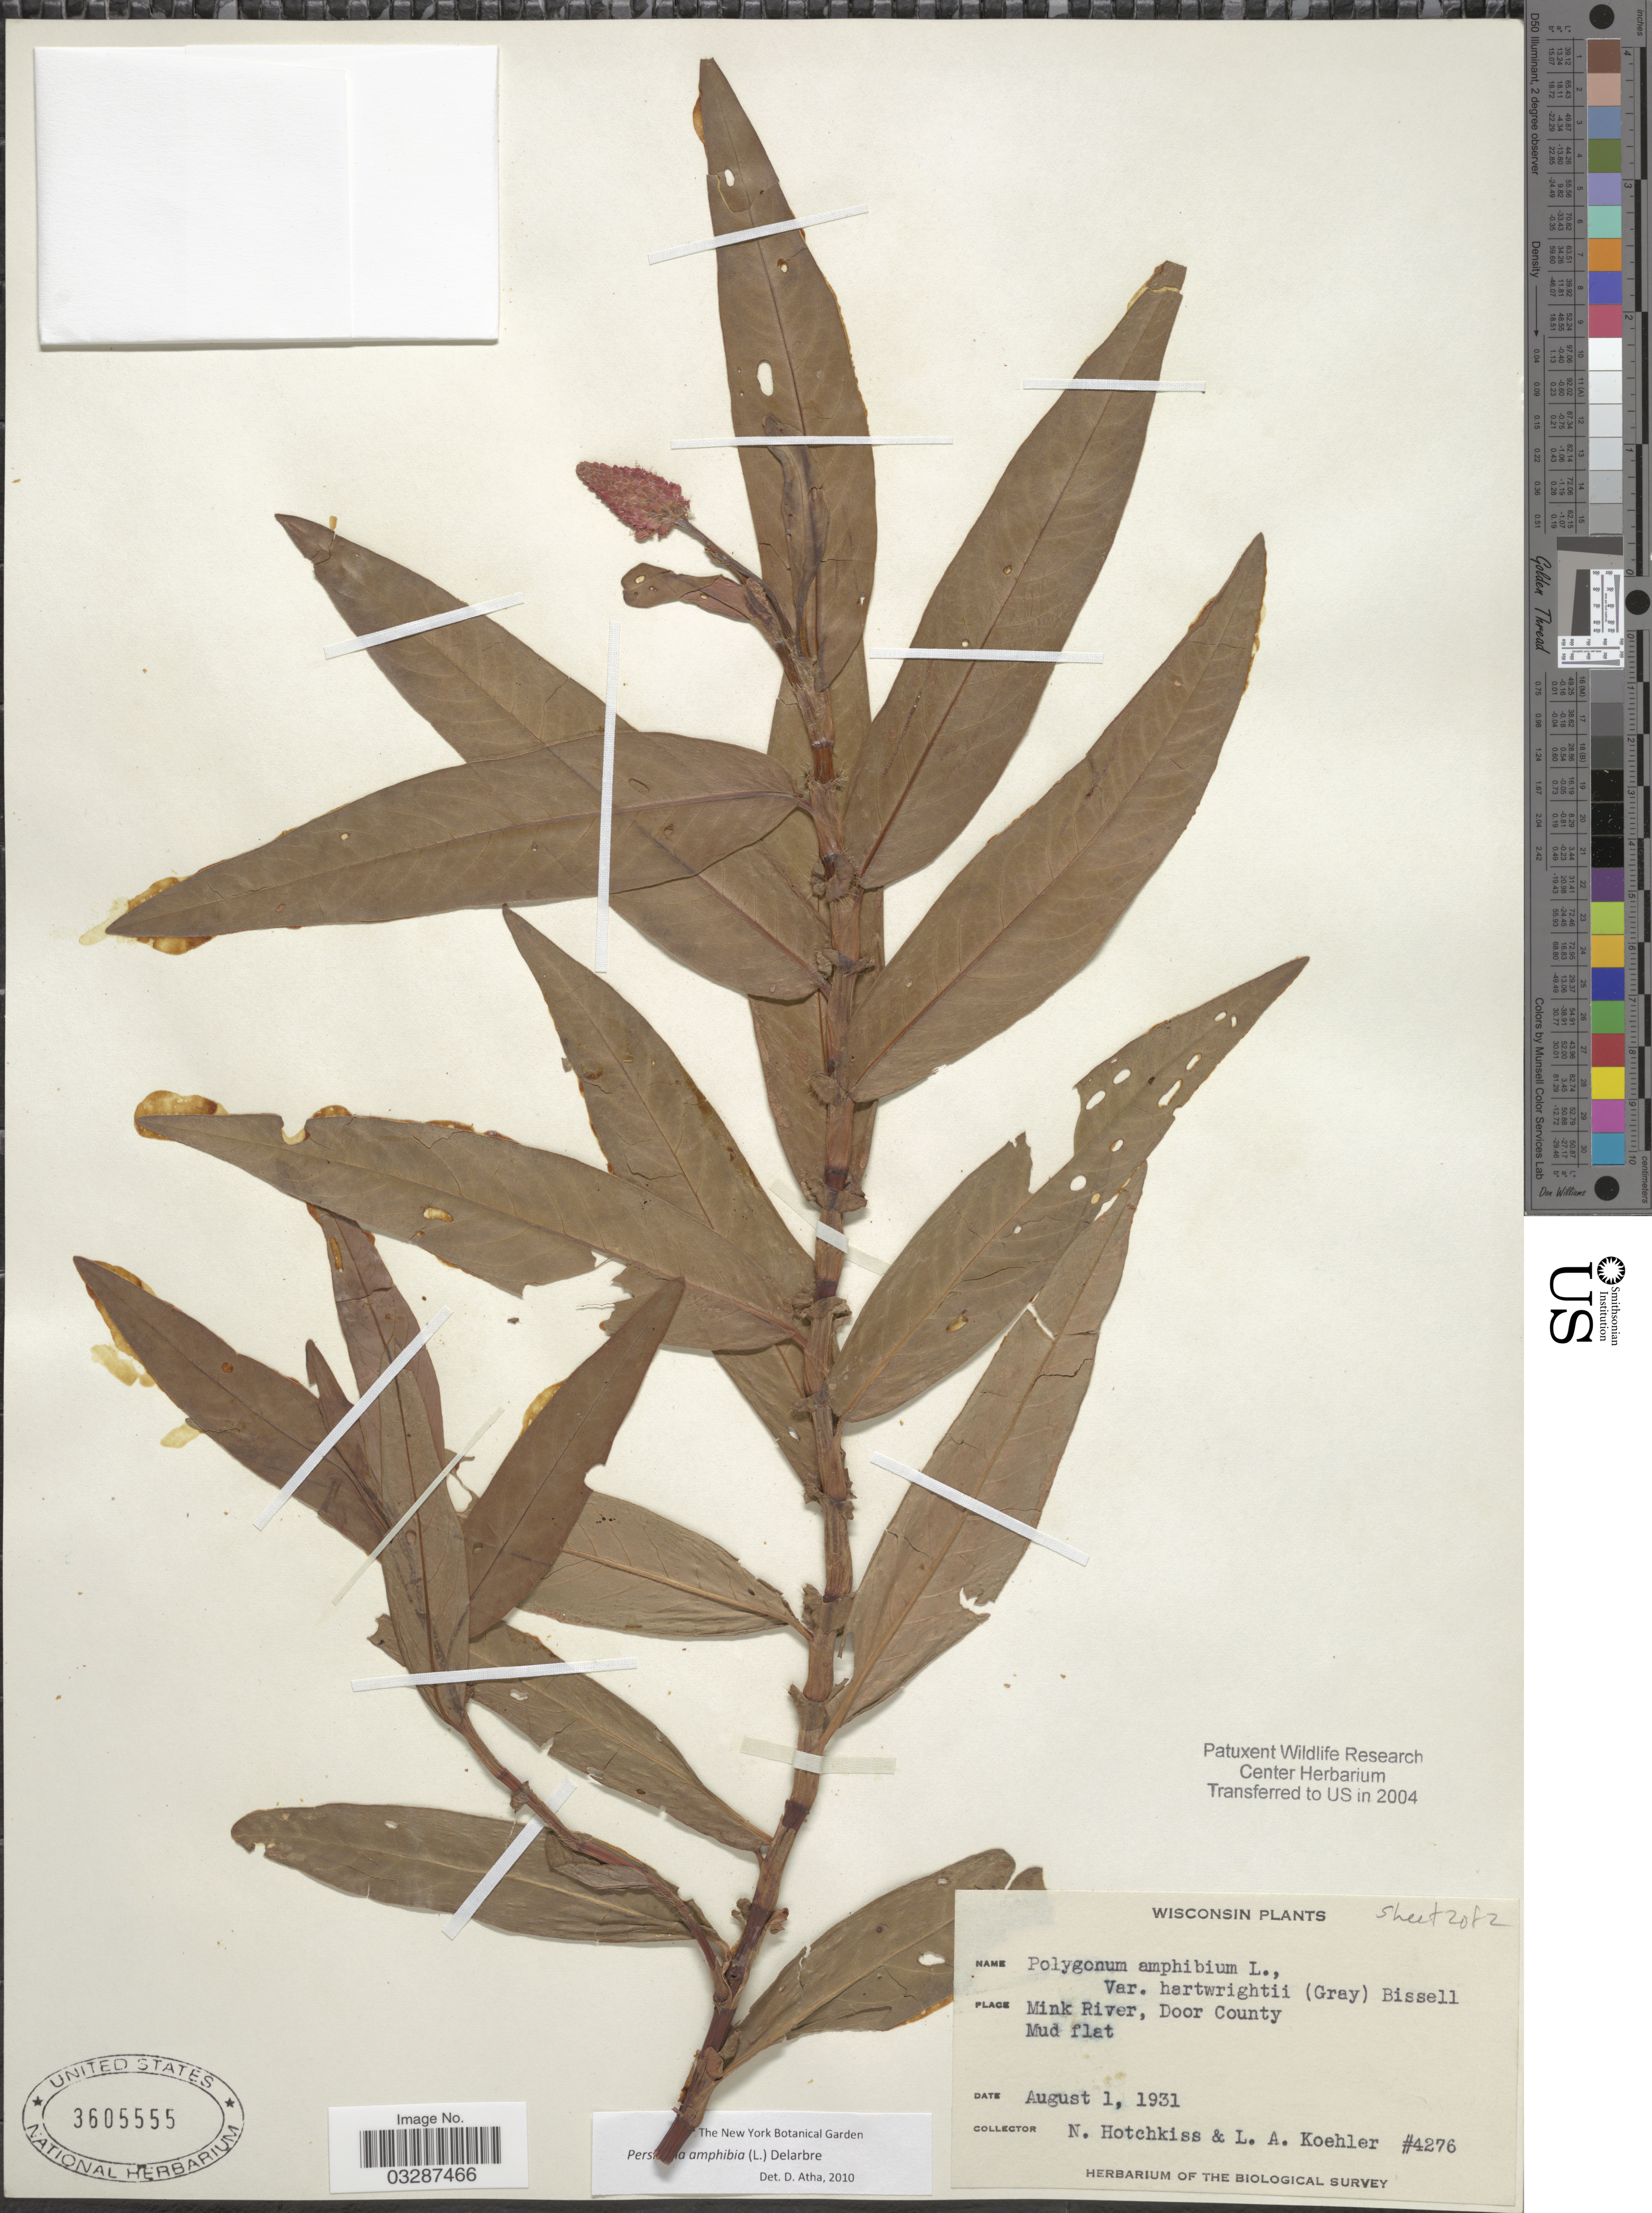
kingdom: Plantae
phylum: Tracheophyta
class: Magnoliopsida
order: Caryophyllales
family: Polygonaceae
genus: Persicaria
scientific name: Persicaria amphibia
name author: (L.) Delarbre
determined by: Atha, D. E.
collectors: N. Hotchkiss & L. Koehler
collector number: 4276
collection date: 1931-08-01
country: United States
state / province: Wisconsin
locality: Mink River, Door County. Mud flat.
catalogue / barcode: US 3605555